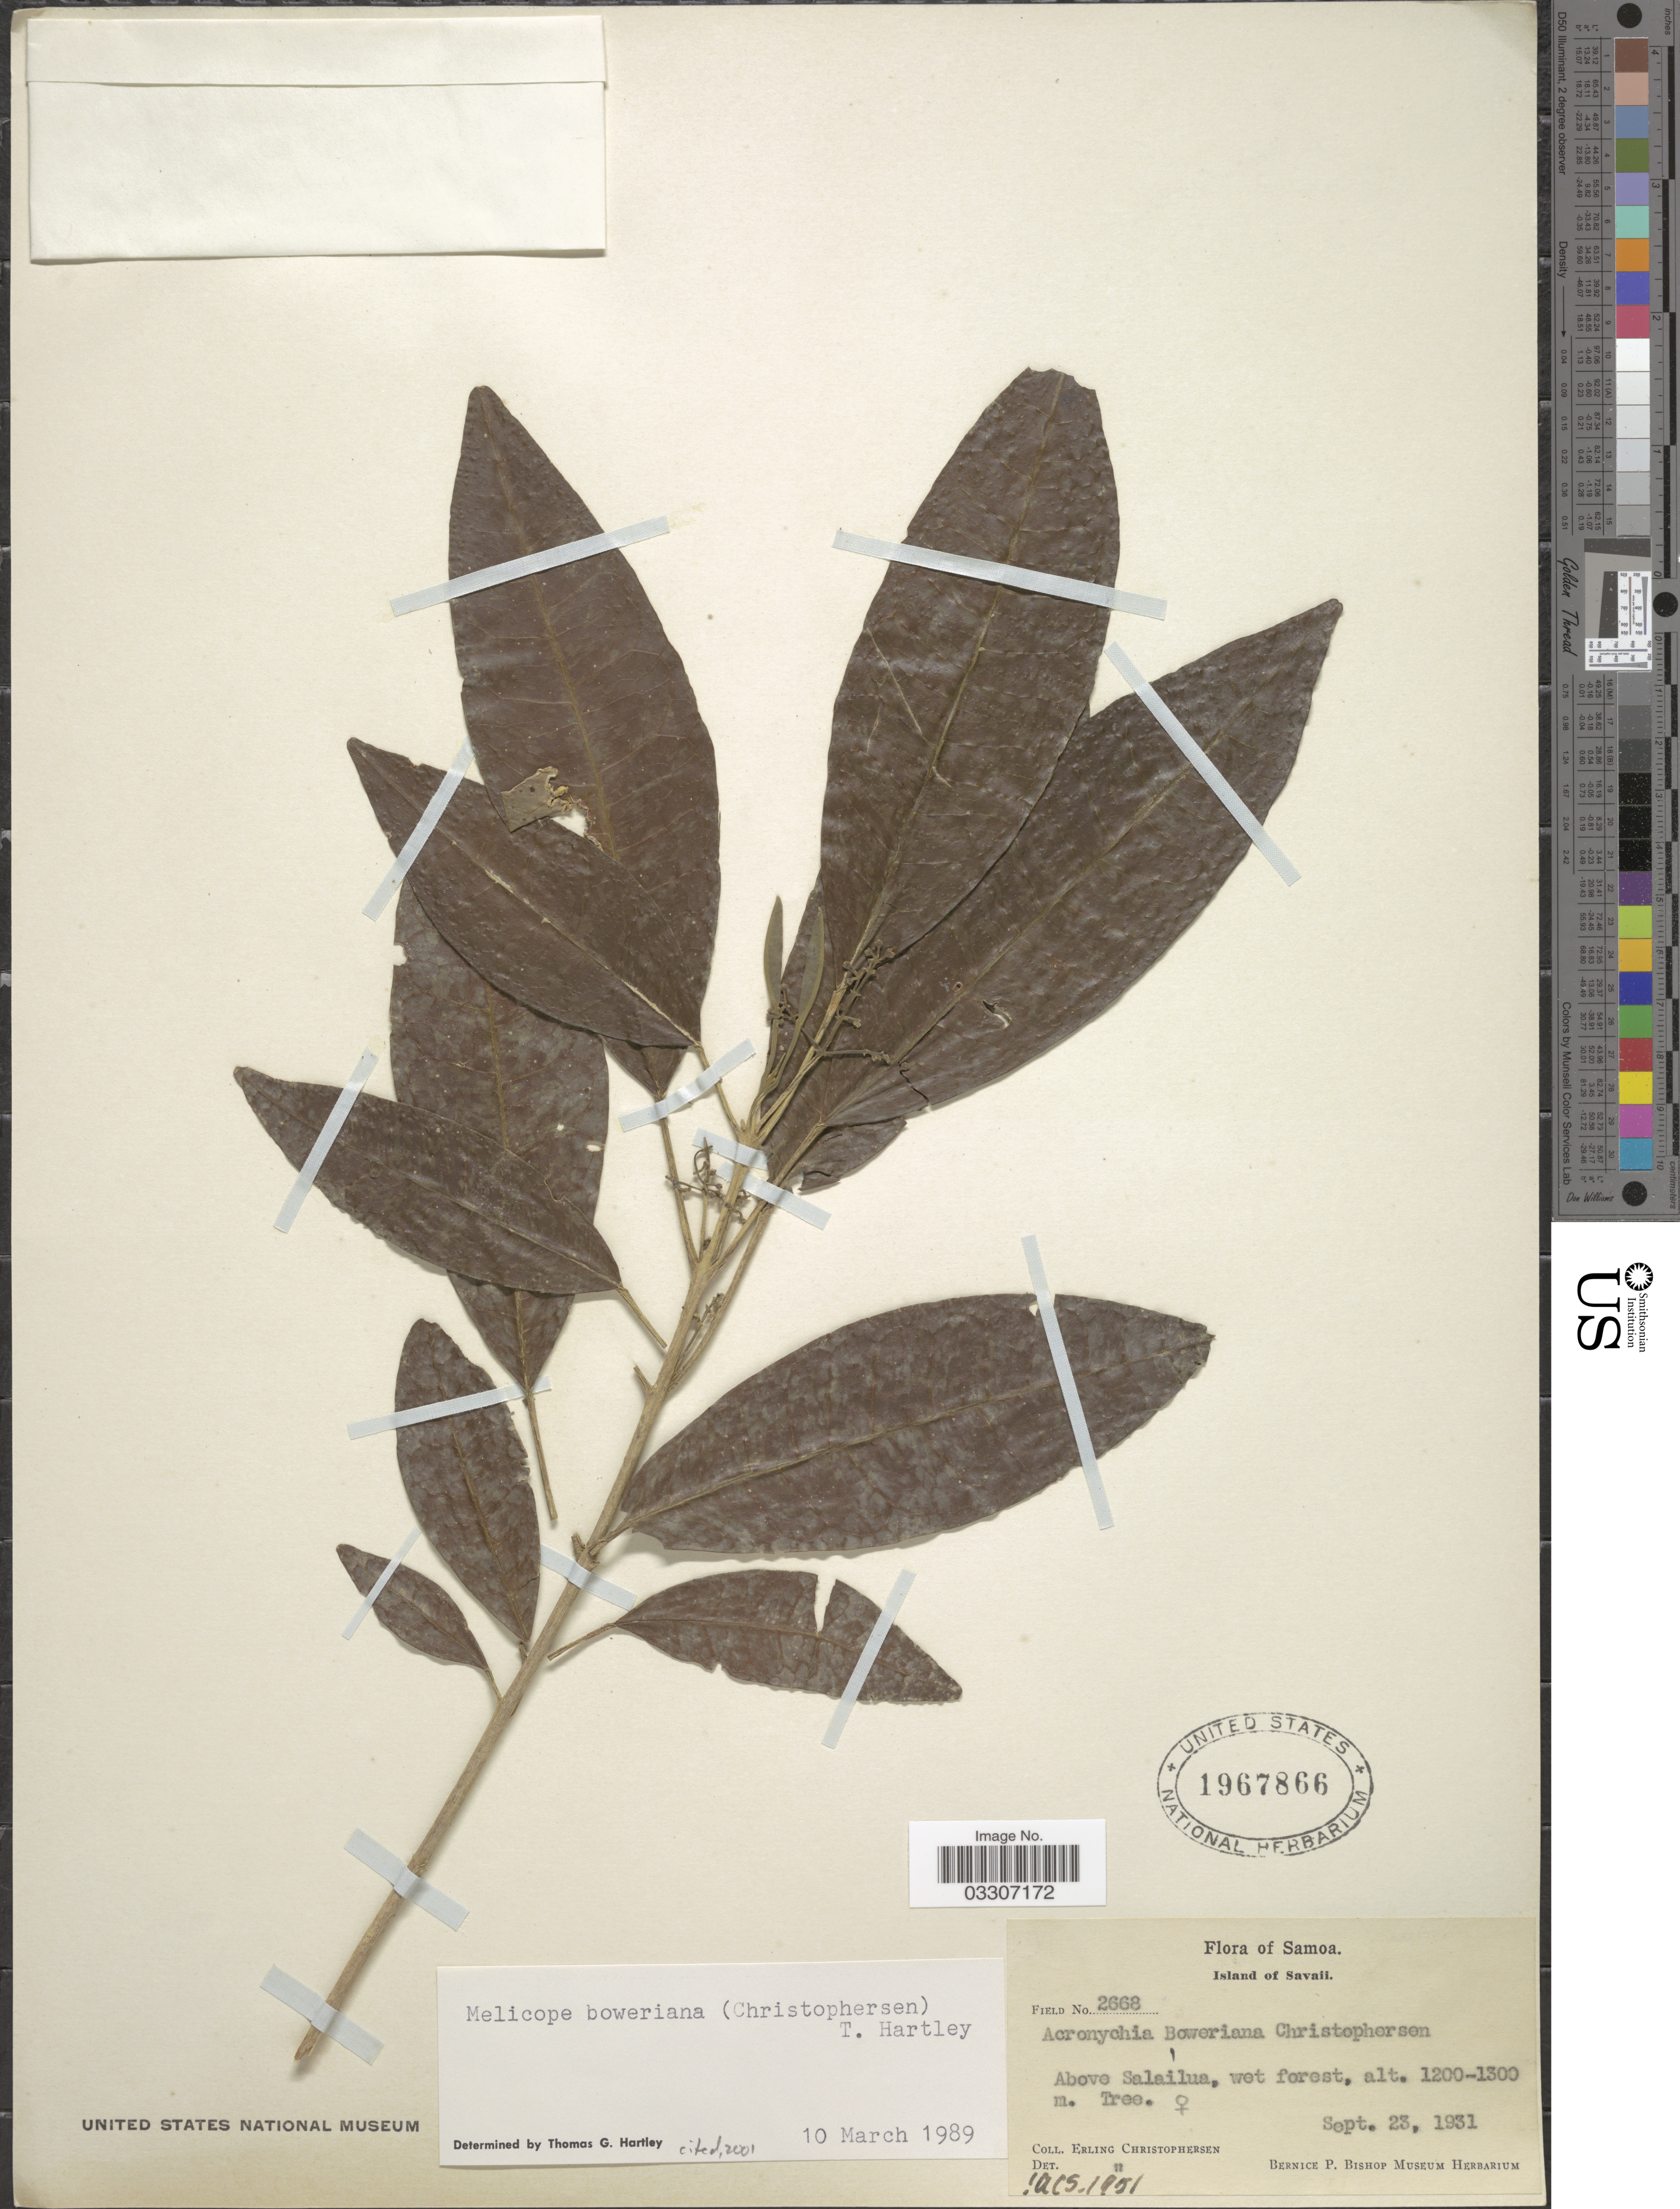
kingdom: Plantae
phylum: Tracheophyta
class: Magnoliopsida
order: Sapindales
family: Rutaceae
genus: Melicope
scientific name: Melicope boweriana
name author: (Christoph.) T.G. Hartley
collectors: E. Christophersen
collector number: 2668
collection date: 1931-09-23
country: Samoa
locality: Samoa. Island of Savaii. Above Salailua.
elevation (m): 1200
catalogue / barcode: US 1967866